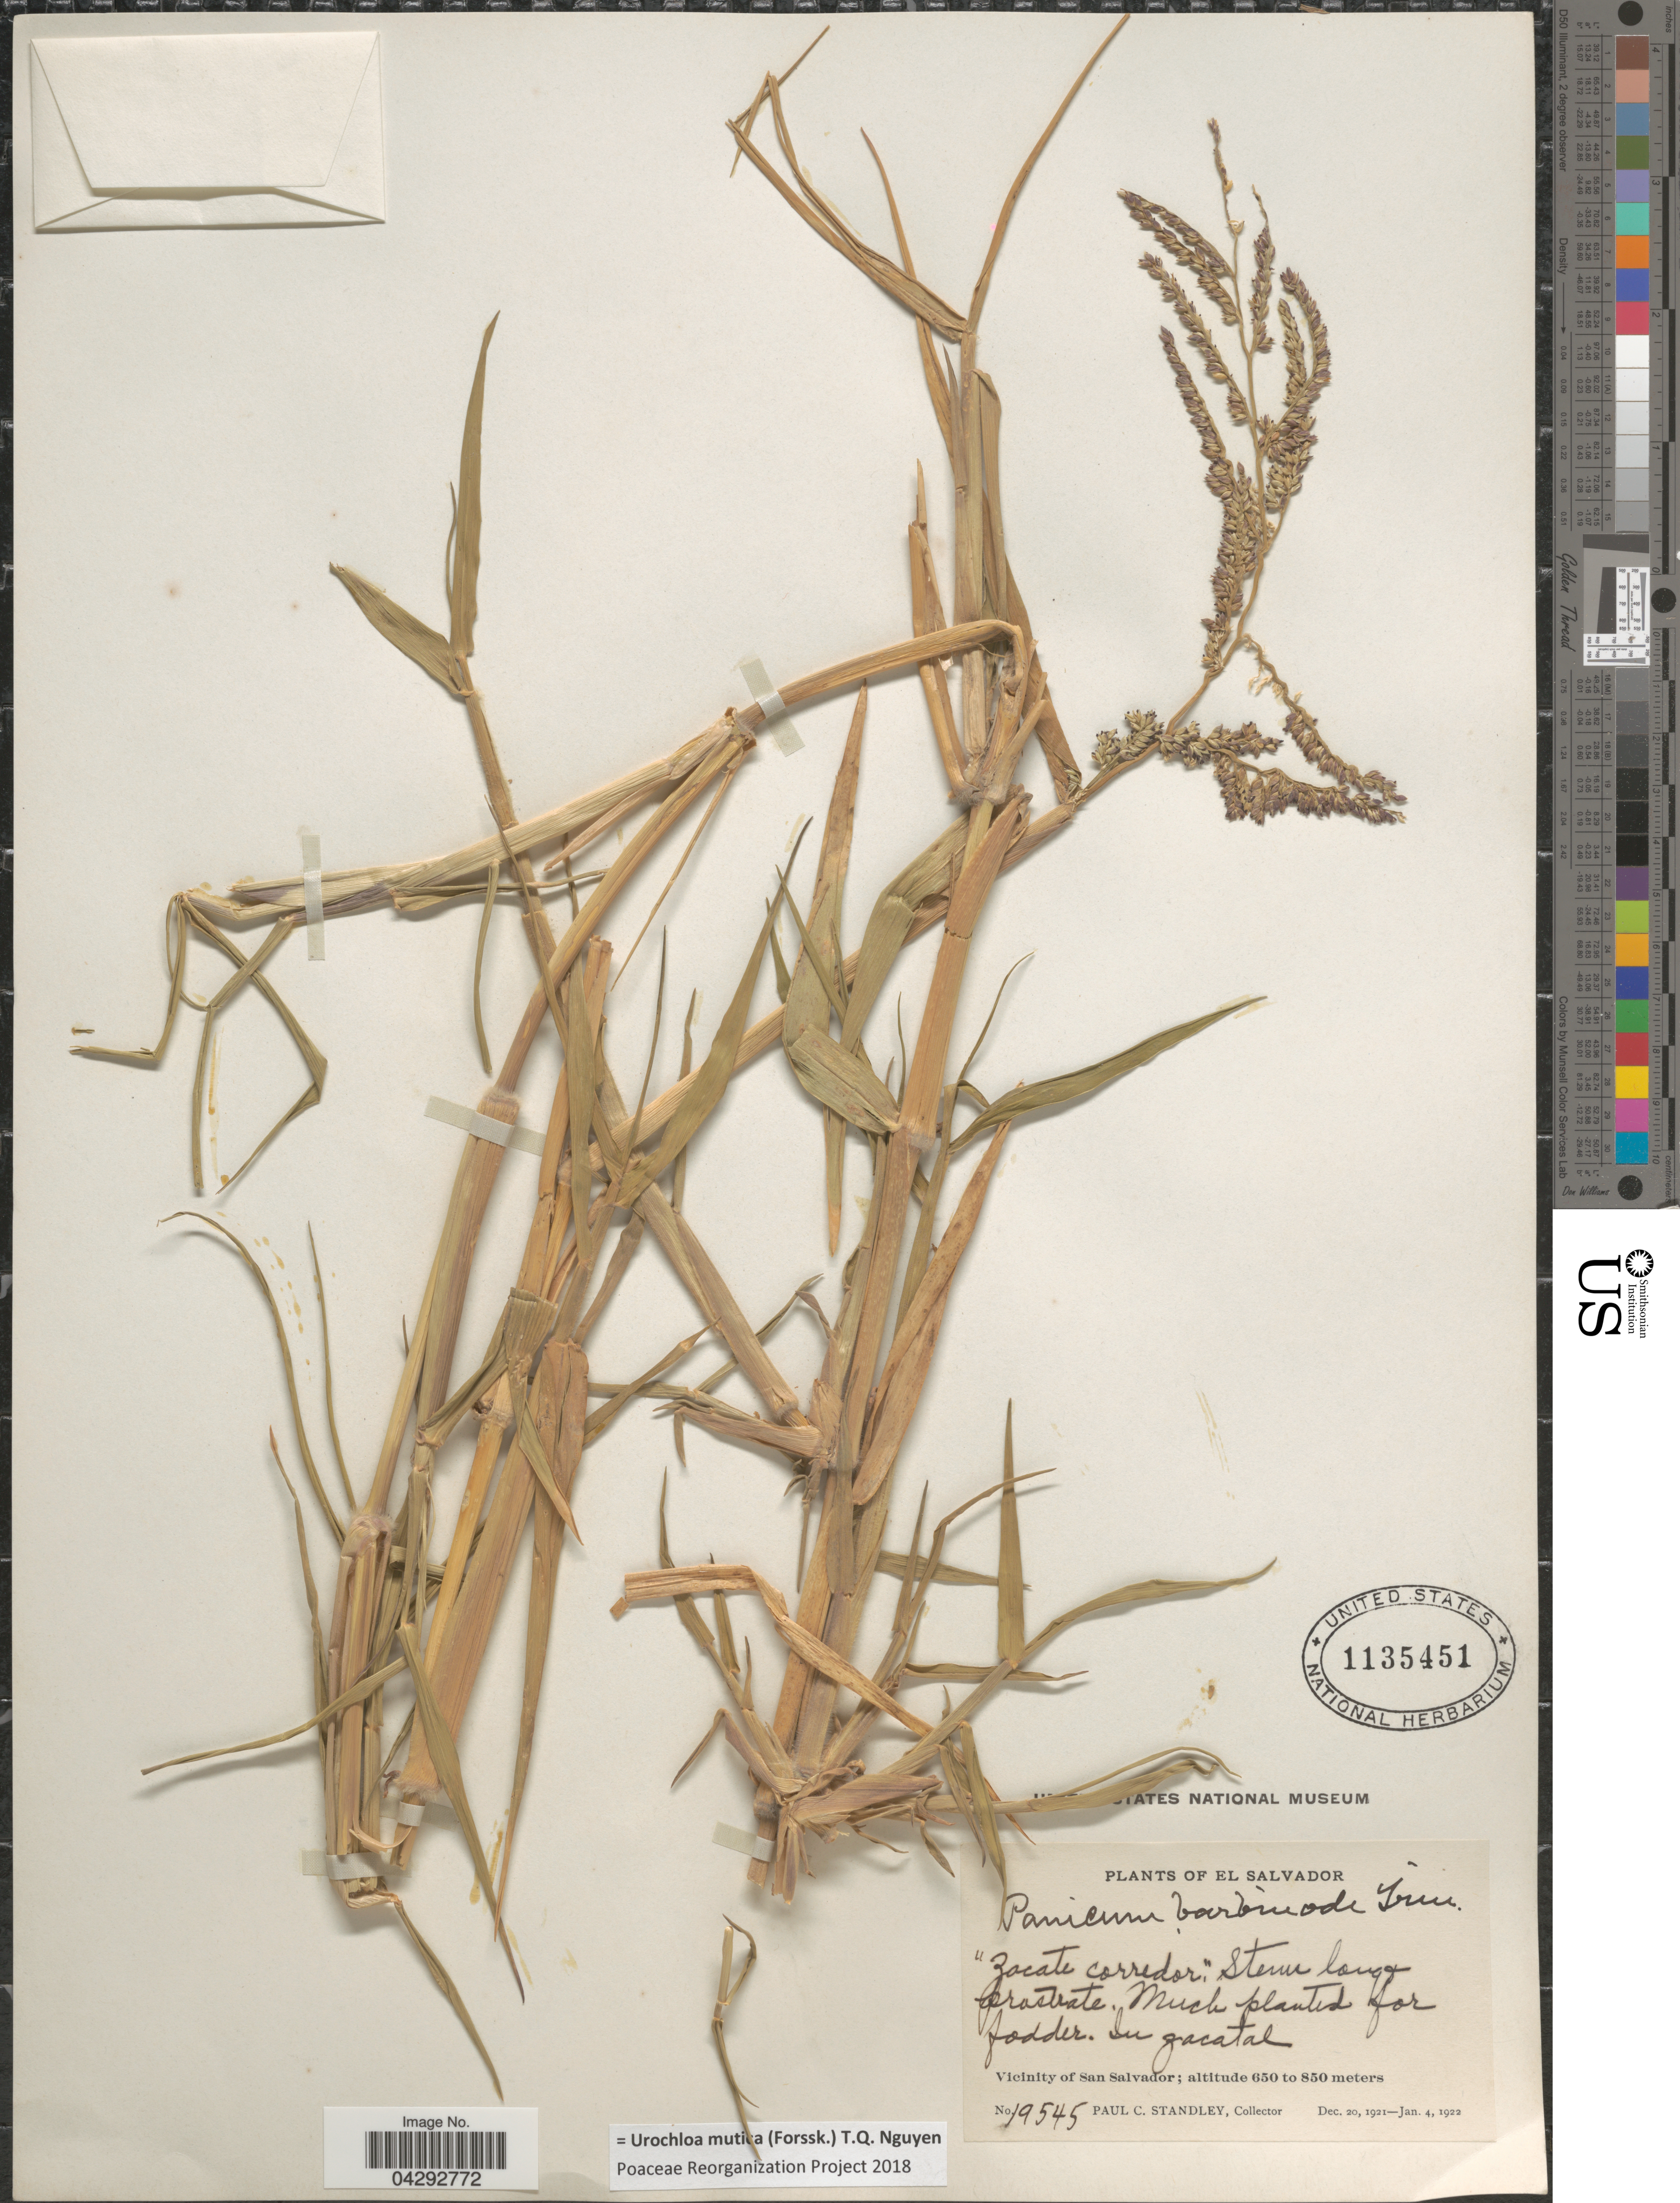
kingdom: Plantae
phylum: Tracheophyta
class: Liliopsida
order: Poales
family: Poaceae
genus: Urochloa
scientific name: Urochloa mutica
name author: (Forssk.) T.Q. Nguyen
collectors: P. C. Standley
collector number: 19545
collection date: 1921-12-20/1922-01-04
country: El Salvador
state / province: San Salvador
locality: Vicinity of San Salvador.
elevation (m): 650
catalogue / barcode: US 1135451